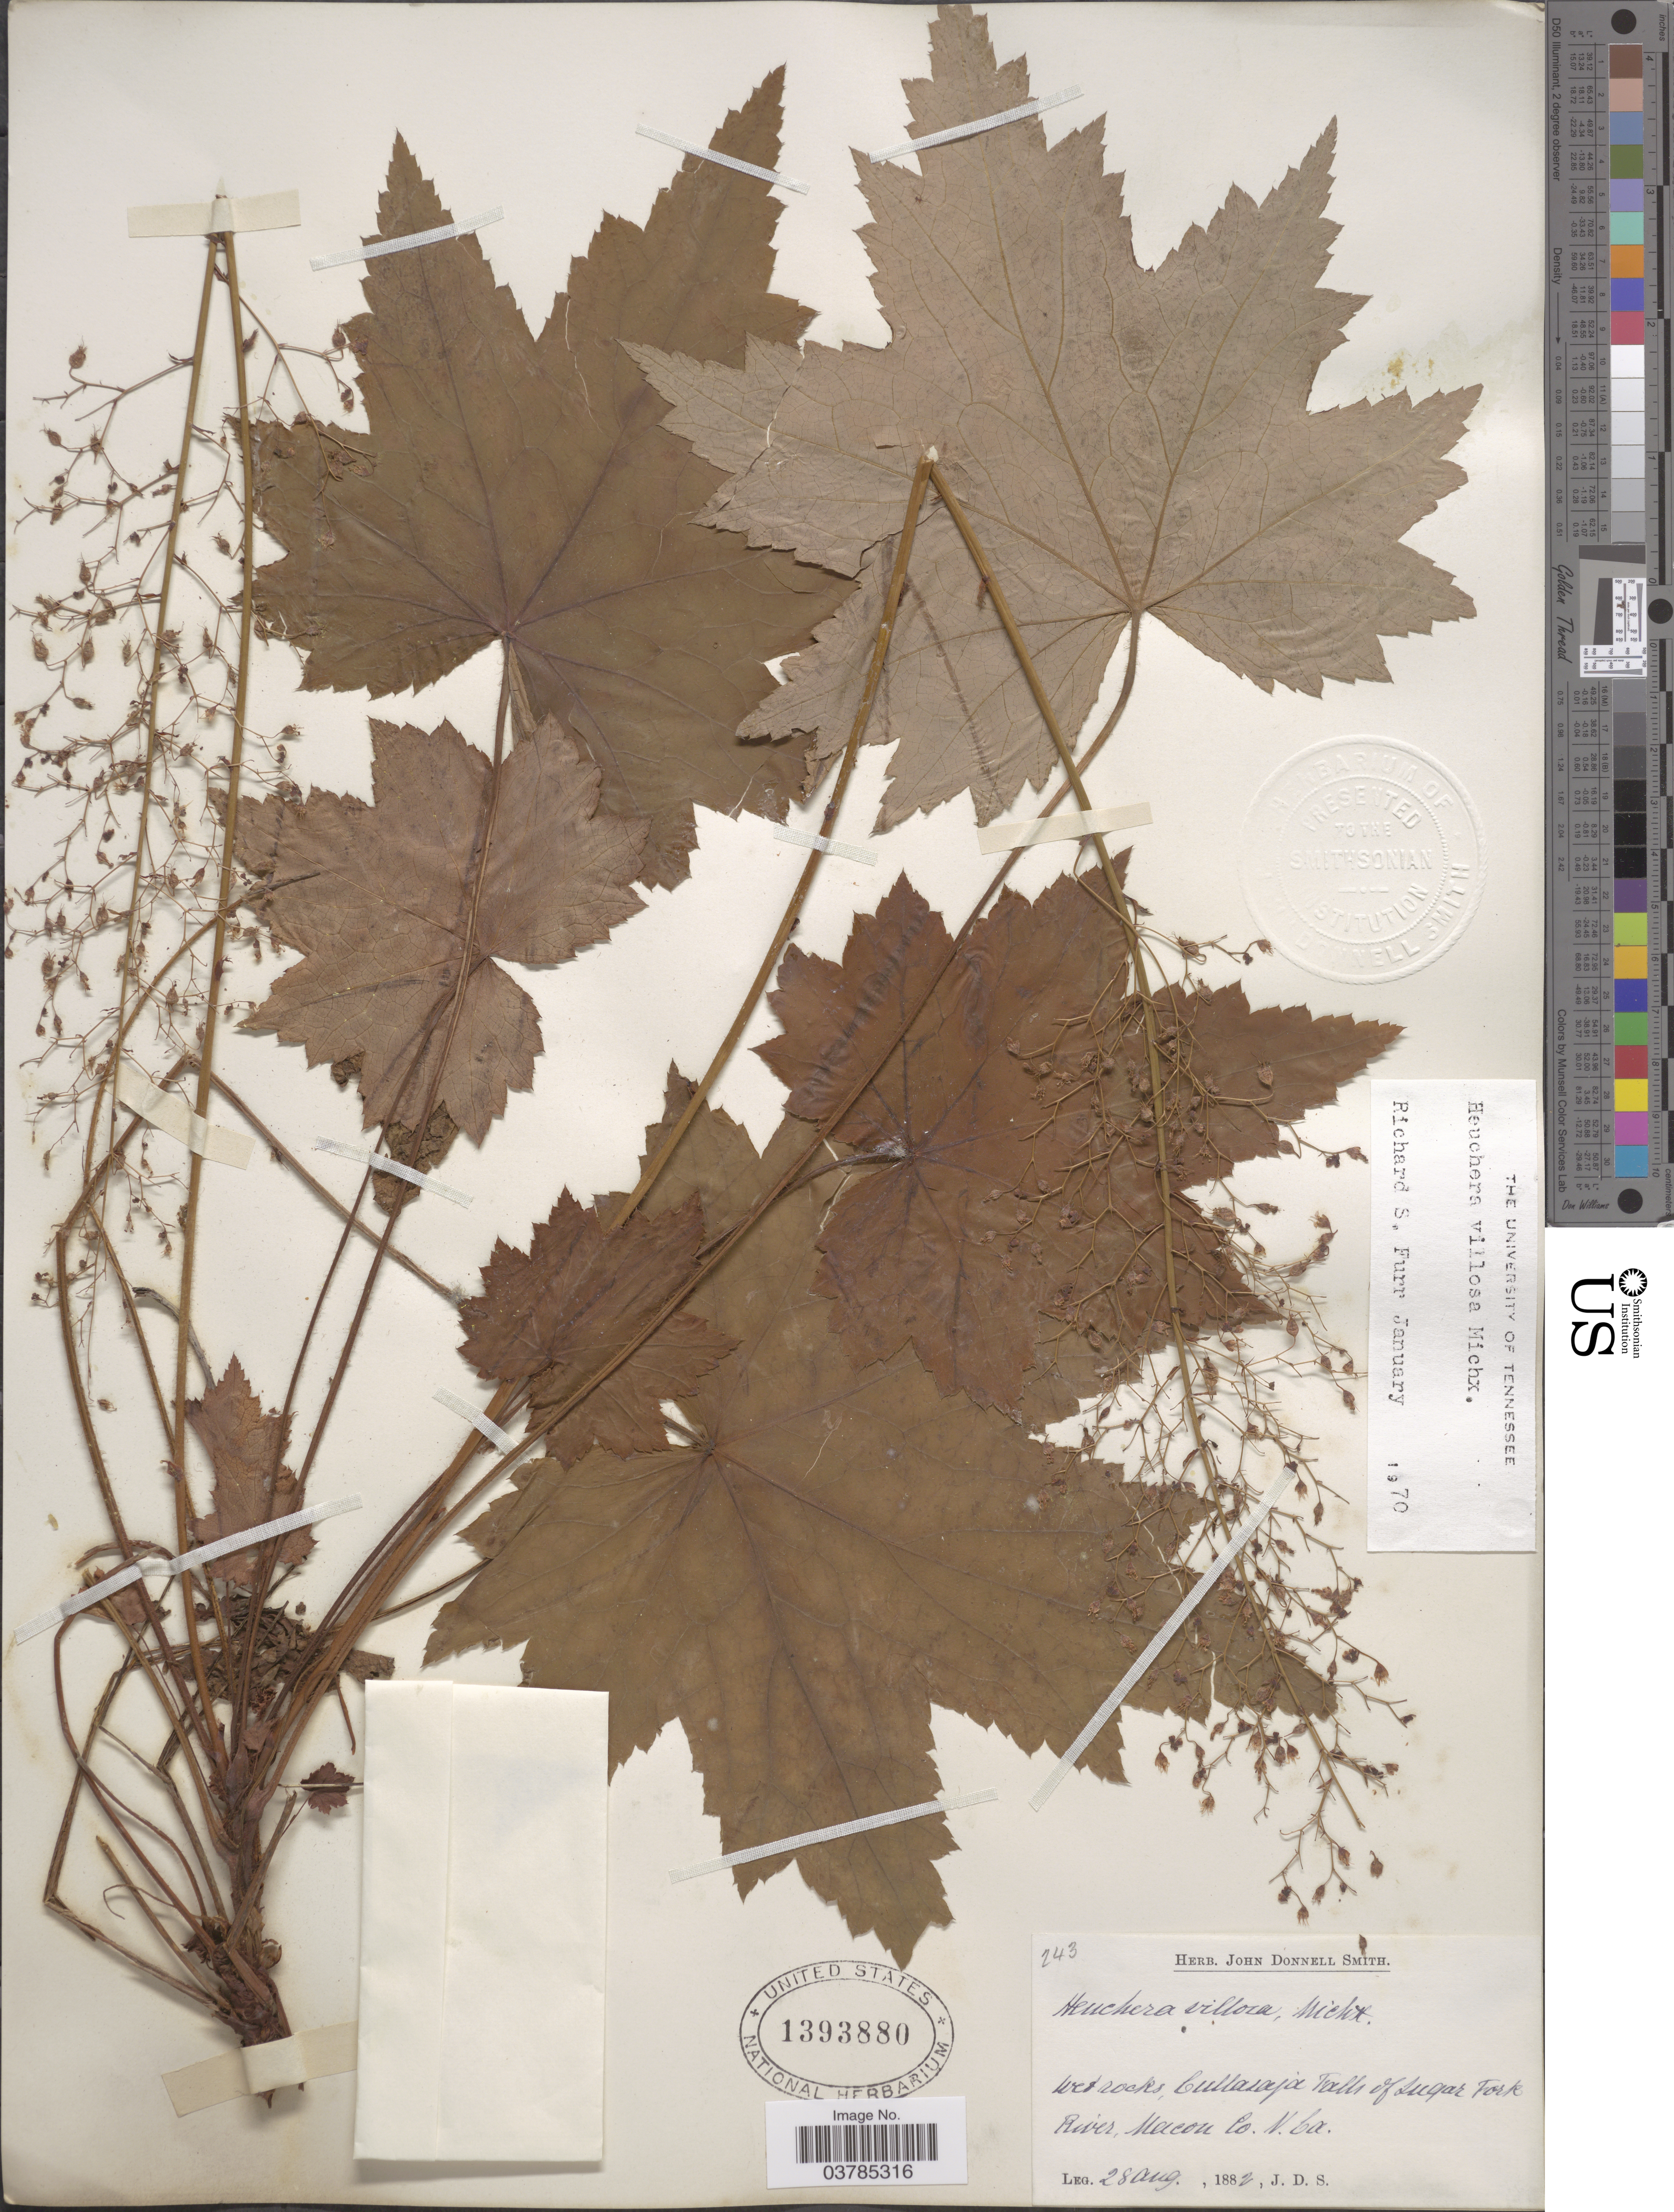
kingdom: Plantae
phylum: Tracheophyta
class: Magnoliopsida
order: Saxifragales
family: Saxifragaceae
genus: Heuchera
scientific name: Heuchera villosa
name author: Michx.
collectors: J. Donnell Smith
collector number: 243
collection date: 1882-08-28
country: United States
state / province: North Carolina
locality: Cullasaja Falls of Sugar Fork River, Macon Co.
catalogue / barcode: US 1393880